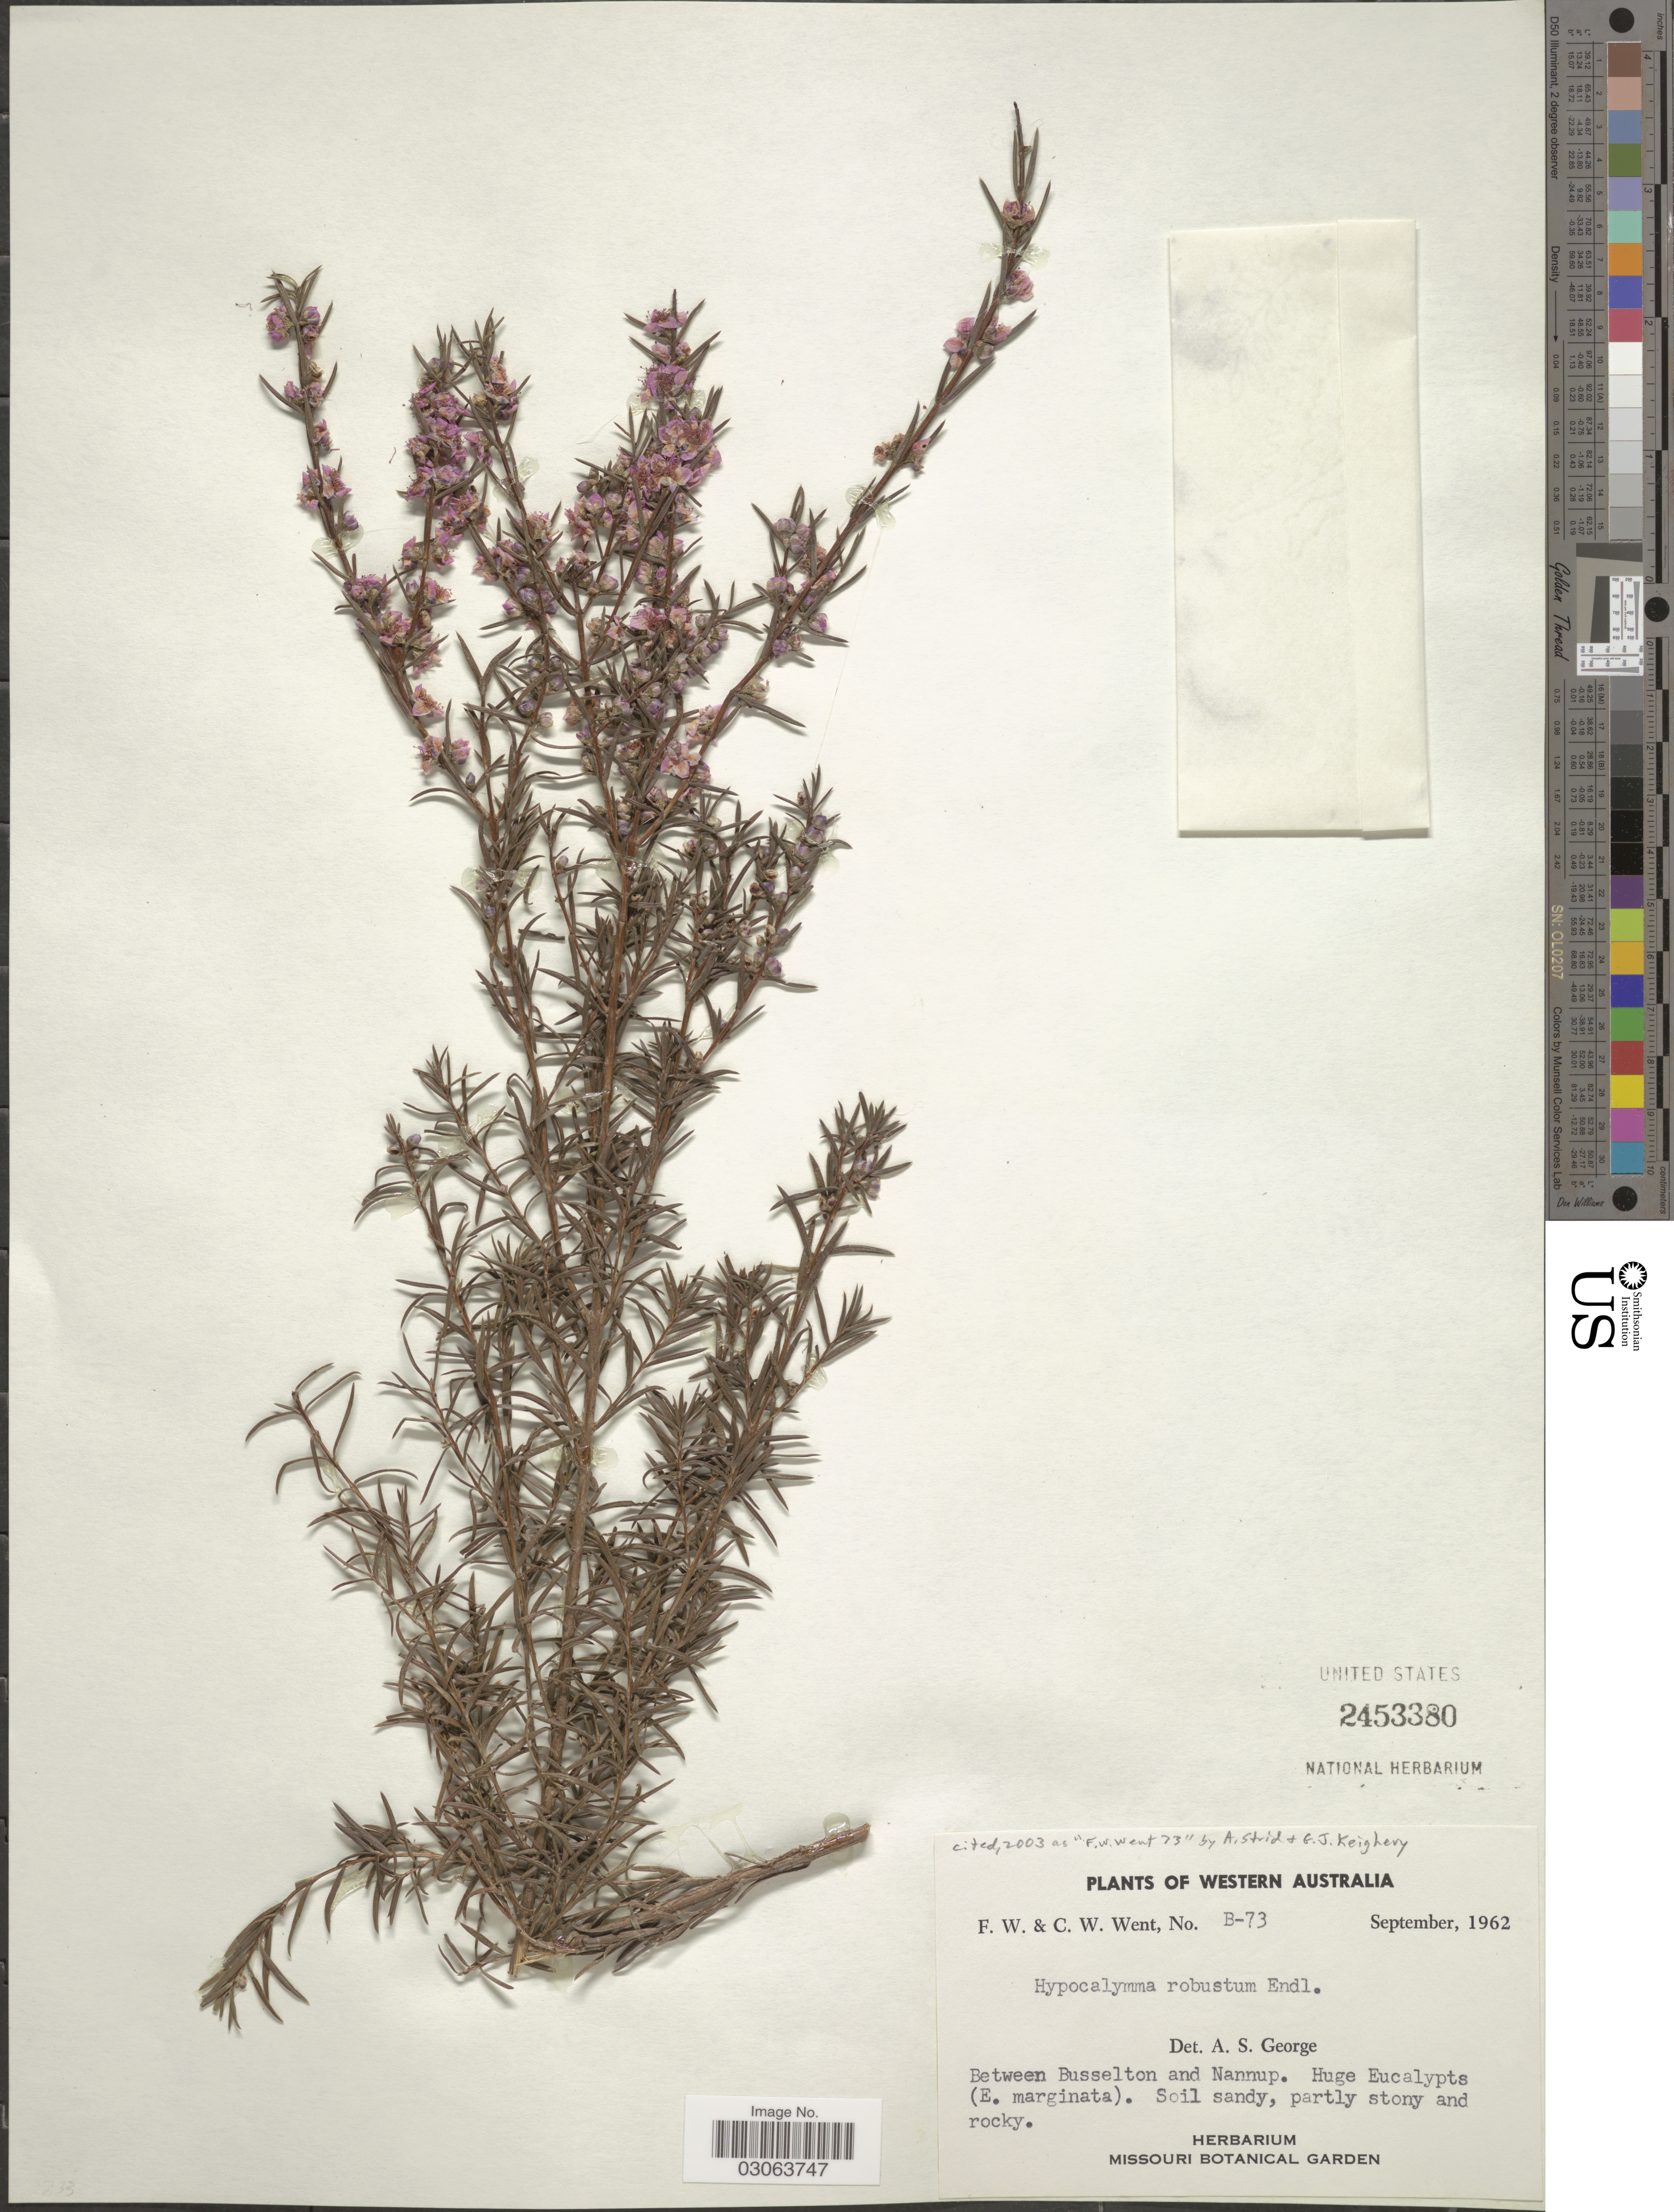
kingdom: Plantae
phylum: Tracheophyta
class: Magnoliopsida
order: Myrtales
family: Myrtaceae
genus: Hypocalymma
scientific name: Hypocalymma robustum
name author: (Endl.) Lindl.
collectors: F. W. Went & C. W. Went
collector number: B-73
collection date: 1962-09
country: Australia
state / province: Western Australia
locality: Between Busselton and Nannup.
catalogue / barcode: US 2453380